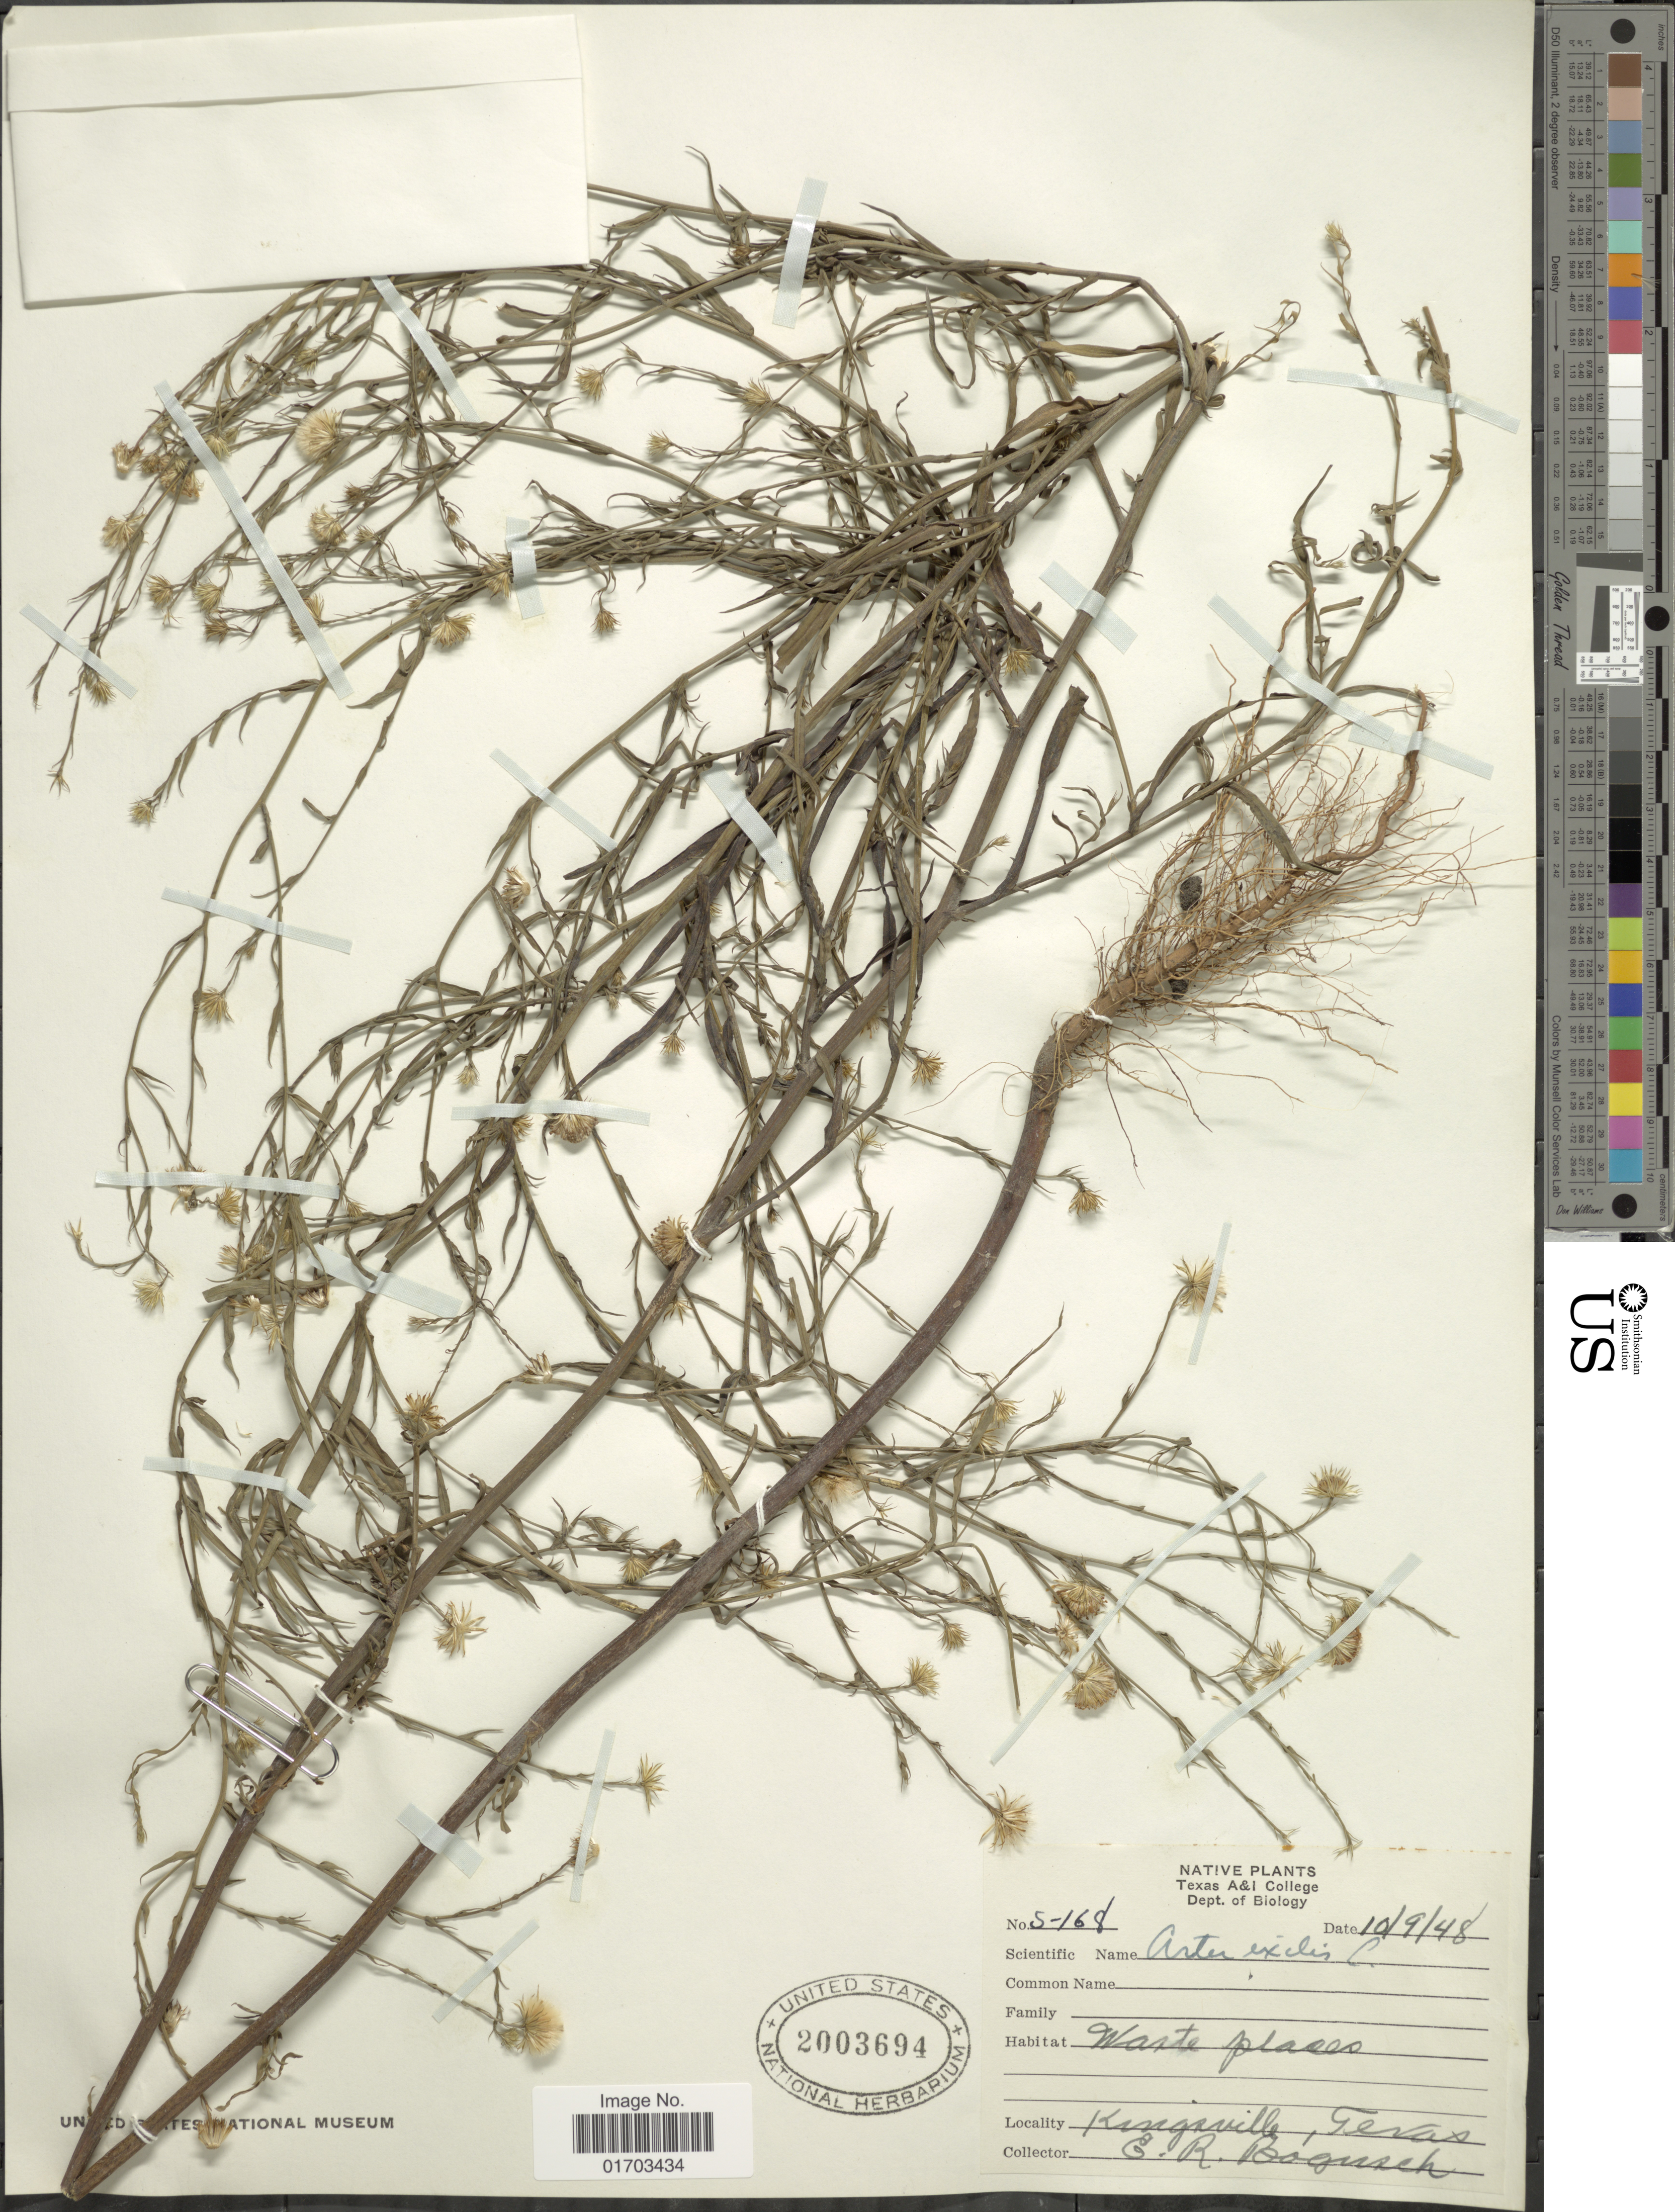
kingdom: Plantae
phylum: Tracheophyta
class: Magnoliopsida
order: Asterales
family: Asteraceae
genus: Symphyotrichum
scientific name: Symphyotrichum subulatum var. ligulatum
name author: (Shinners) S.D. Sundb.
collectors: E. Bogusch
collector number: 5-168*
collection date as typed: Transcribed d/m/y: 9/10/48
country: United States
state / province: Texas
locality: Kingsville, waste places.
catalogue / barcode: US 2003694